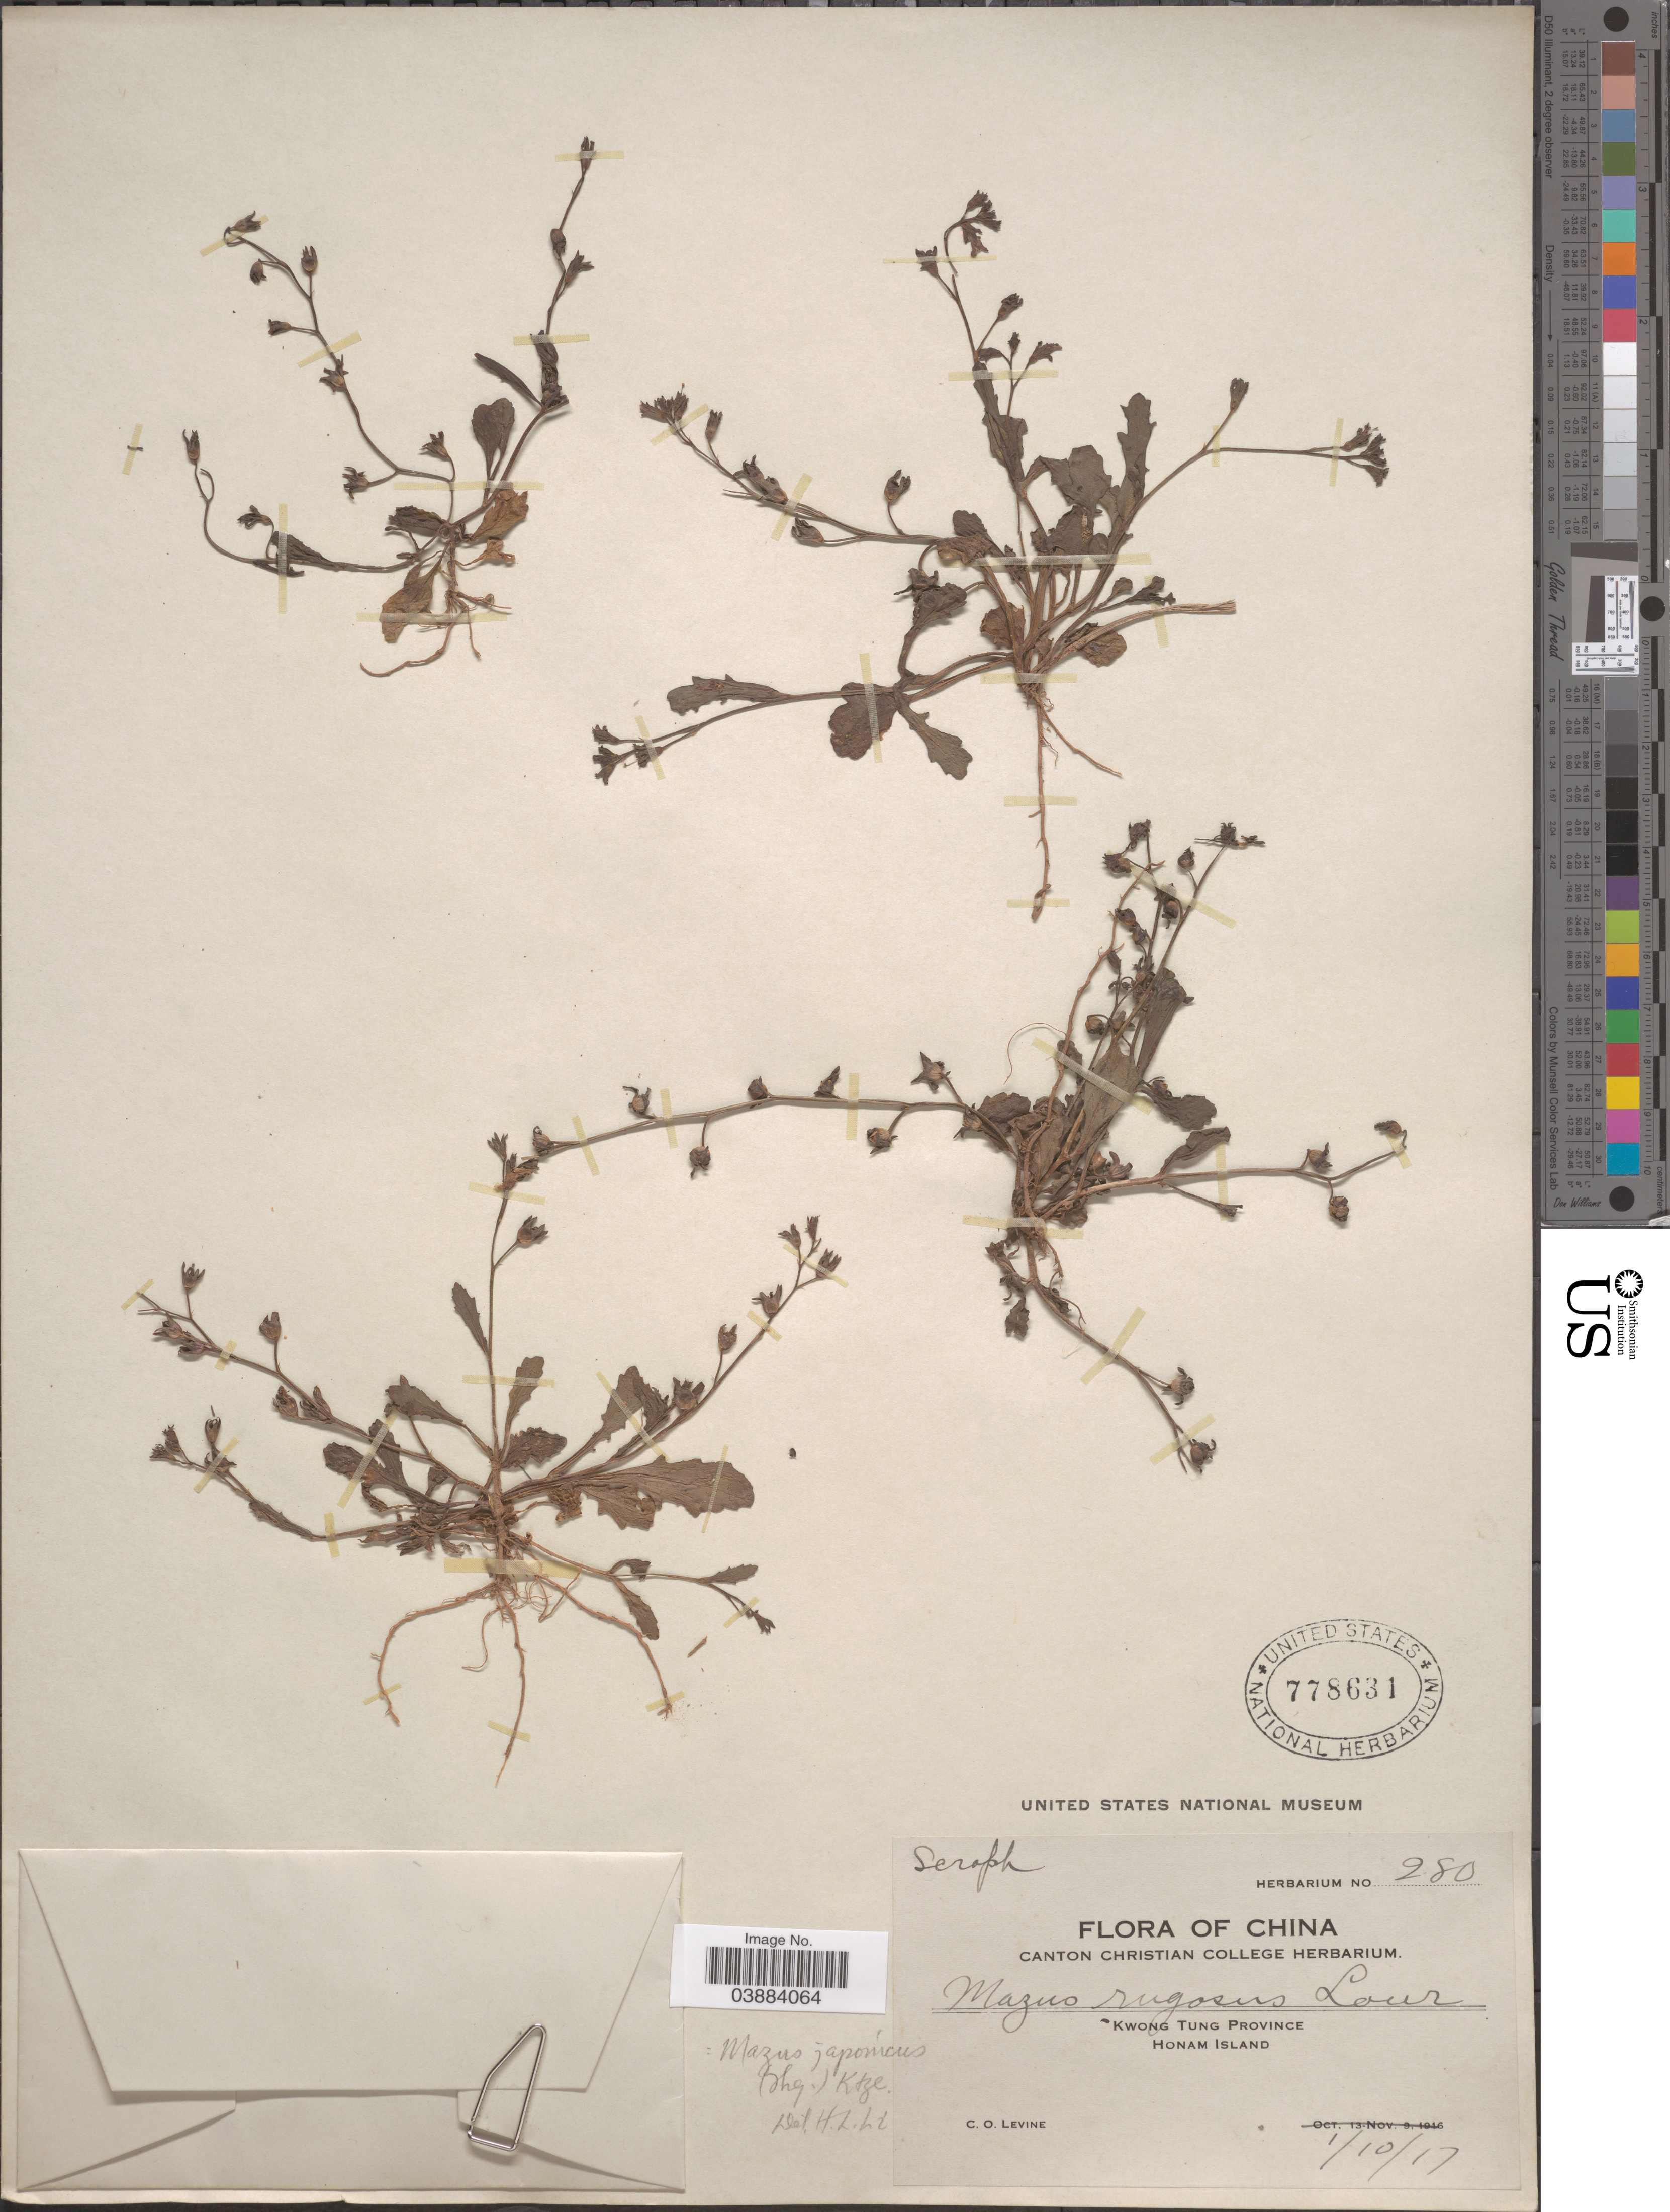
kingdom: Plantae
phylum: Tracheophyta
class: Magnoliopsida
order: Lamiales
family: Mazaceae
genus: Mazus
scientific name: Mazus japonicus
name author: (Thunb.) Kuntze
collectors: C. O. Levine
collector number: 280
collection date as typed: Transcribed d/m/y: 1/10/17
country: China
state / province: Guangdong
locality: Kwong Tung Province. Honam Island.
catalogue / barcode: US 778631